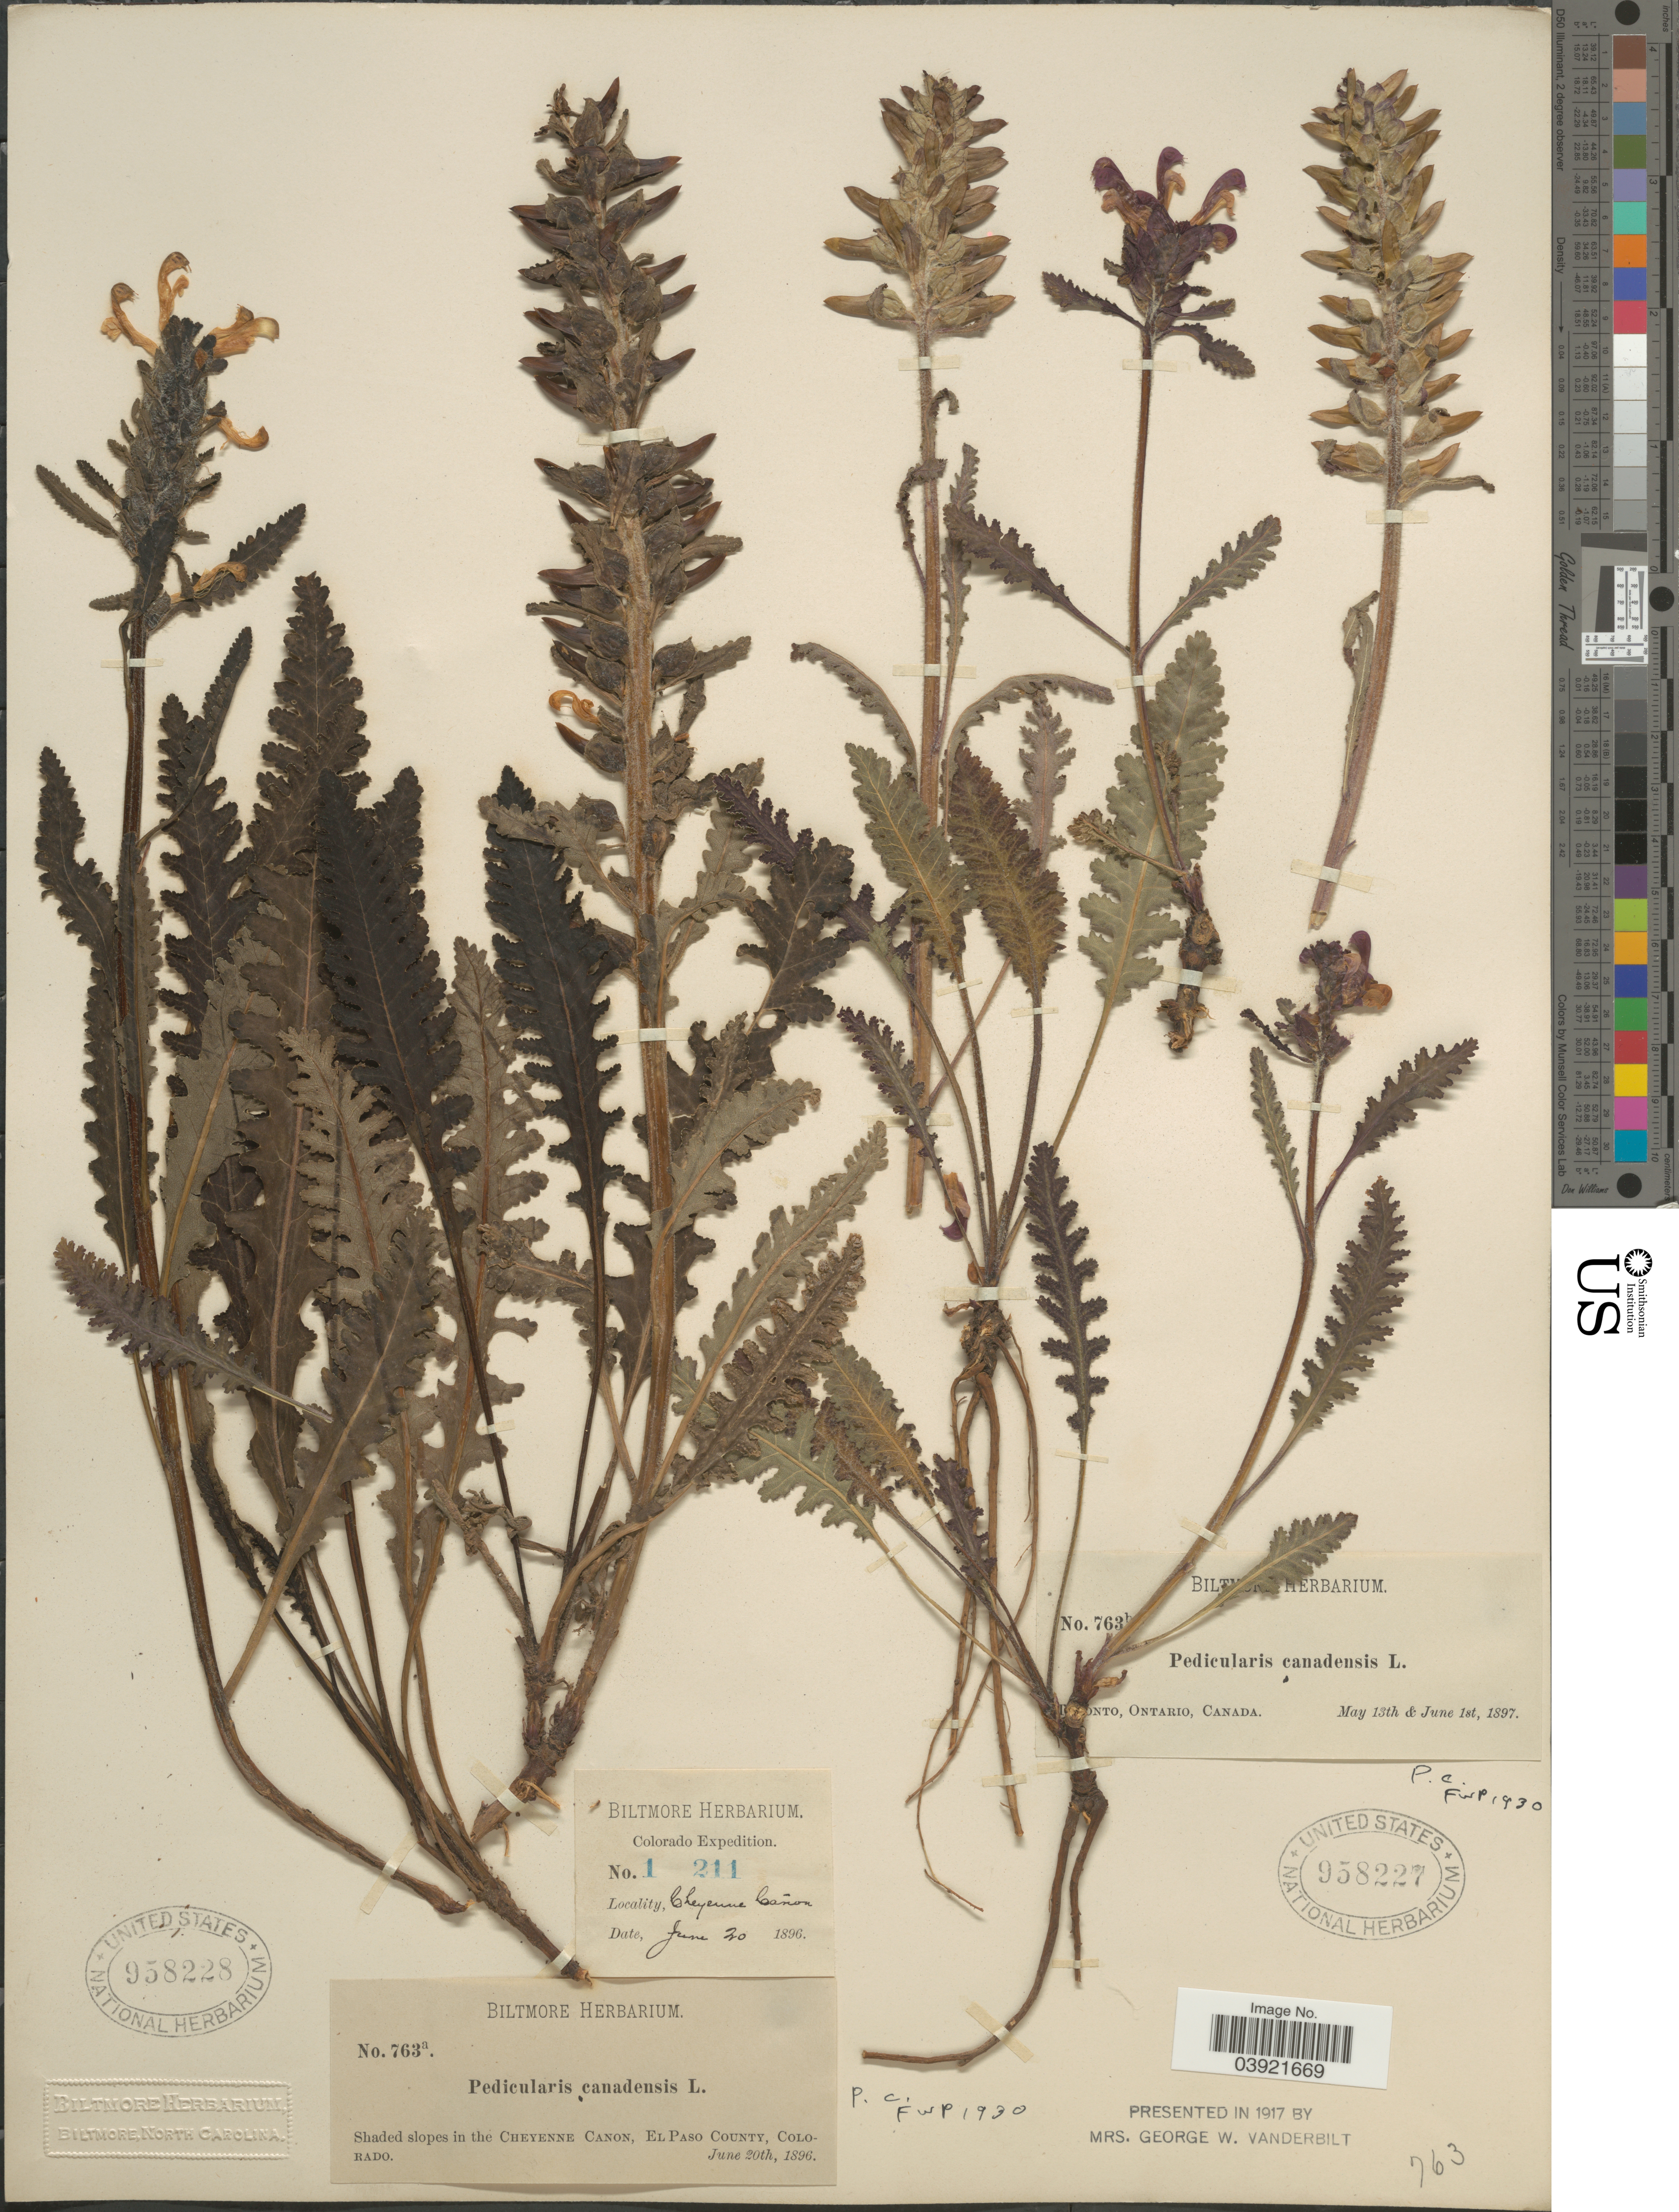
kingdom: Plantae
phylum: Tracheophyta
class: Magnoliopsida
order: Lamiales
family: Orobanchaceae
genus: Pedicularis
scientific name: Pedicularis canadensis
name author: L.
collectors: ex herb. Biltmore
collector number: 763a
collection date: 1896-06-20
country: United States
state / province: Colorado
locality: Shaded slopes in the Cheyenne Cañon, El Paso County.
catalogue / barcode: US 958228